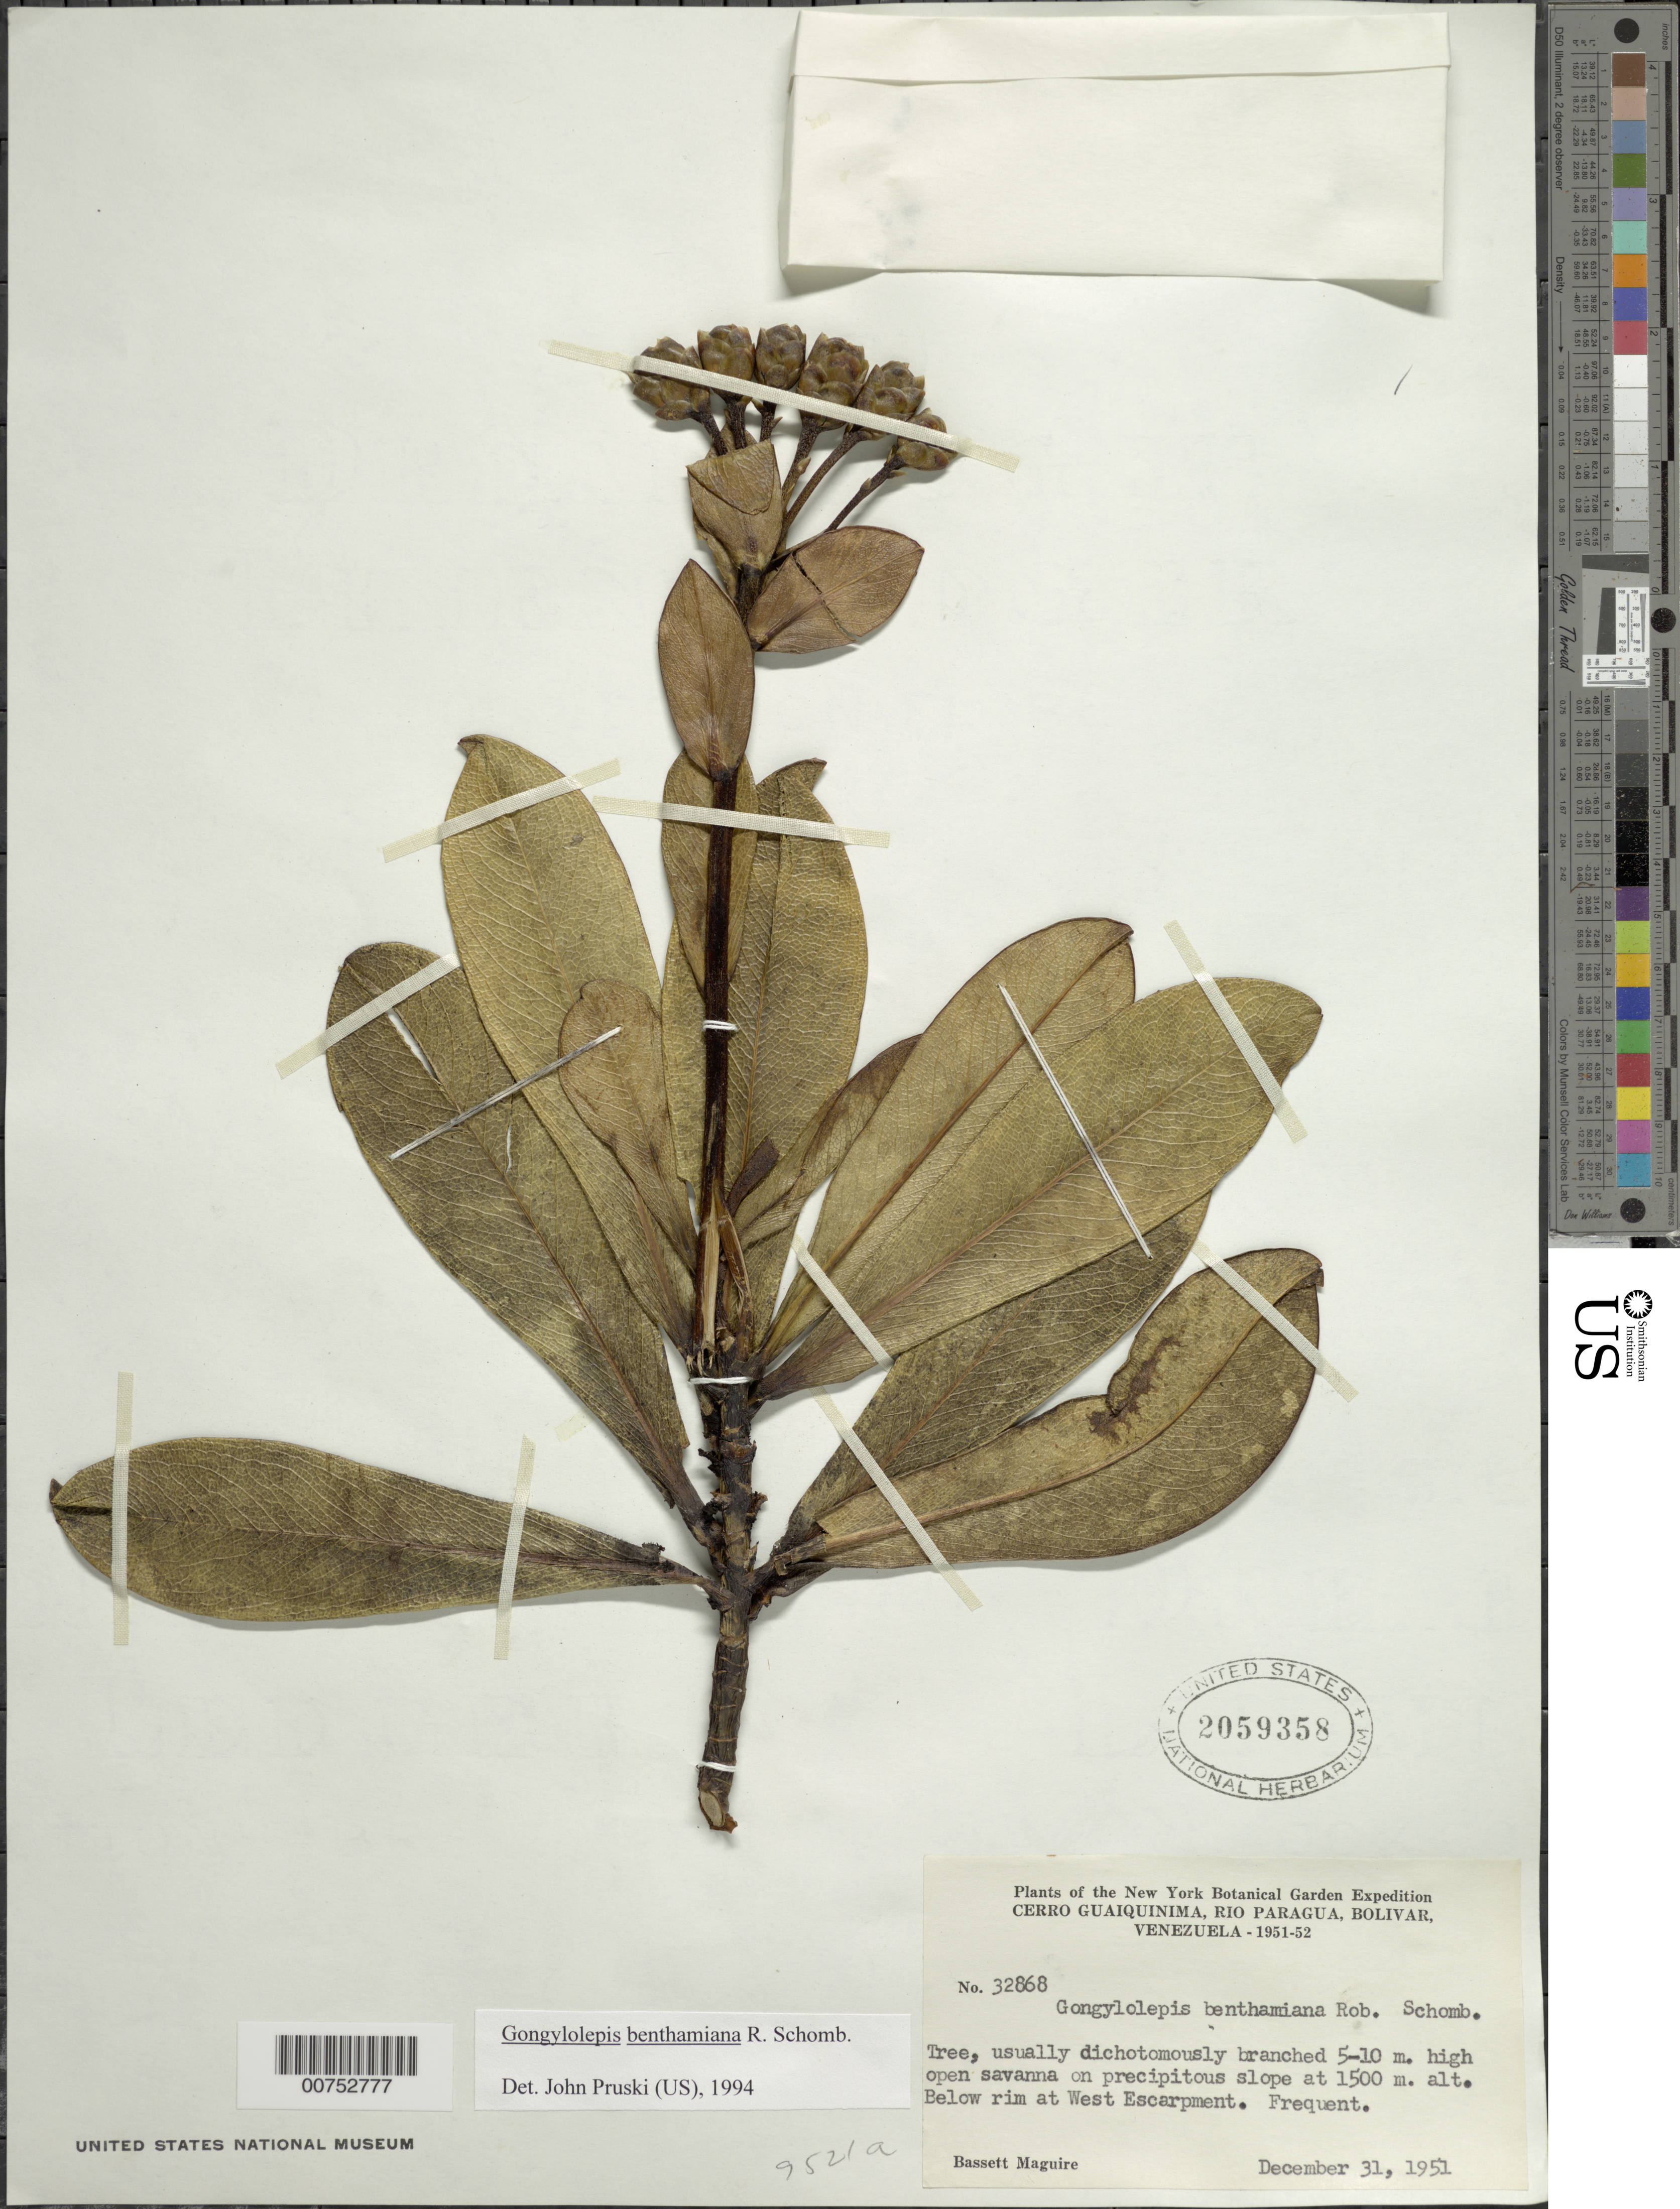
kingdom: Plantae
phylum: Tracheophyta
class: Magnoliopsida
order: Asterales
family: Asteraceae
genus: Gongylolepis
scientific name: Gongylolepis benthamiana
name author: R.H. Schomb.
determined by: Pruski, J. F.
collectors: B. Maguire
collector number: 32868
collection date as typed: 31-Dec-51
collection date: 1951-12-31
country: Venezuela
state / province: Bolívar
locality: Cerro Guaiquinima, Río Paragua, below rim at west escarpment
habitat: High open savanna on precipitous slope.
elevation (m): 1500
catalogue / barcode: US 2059358